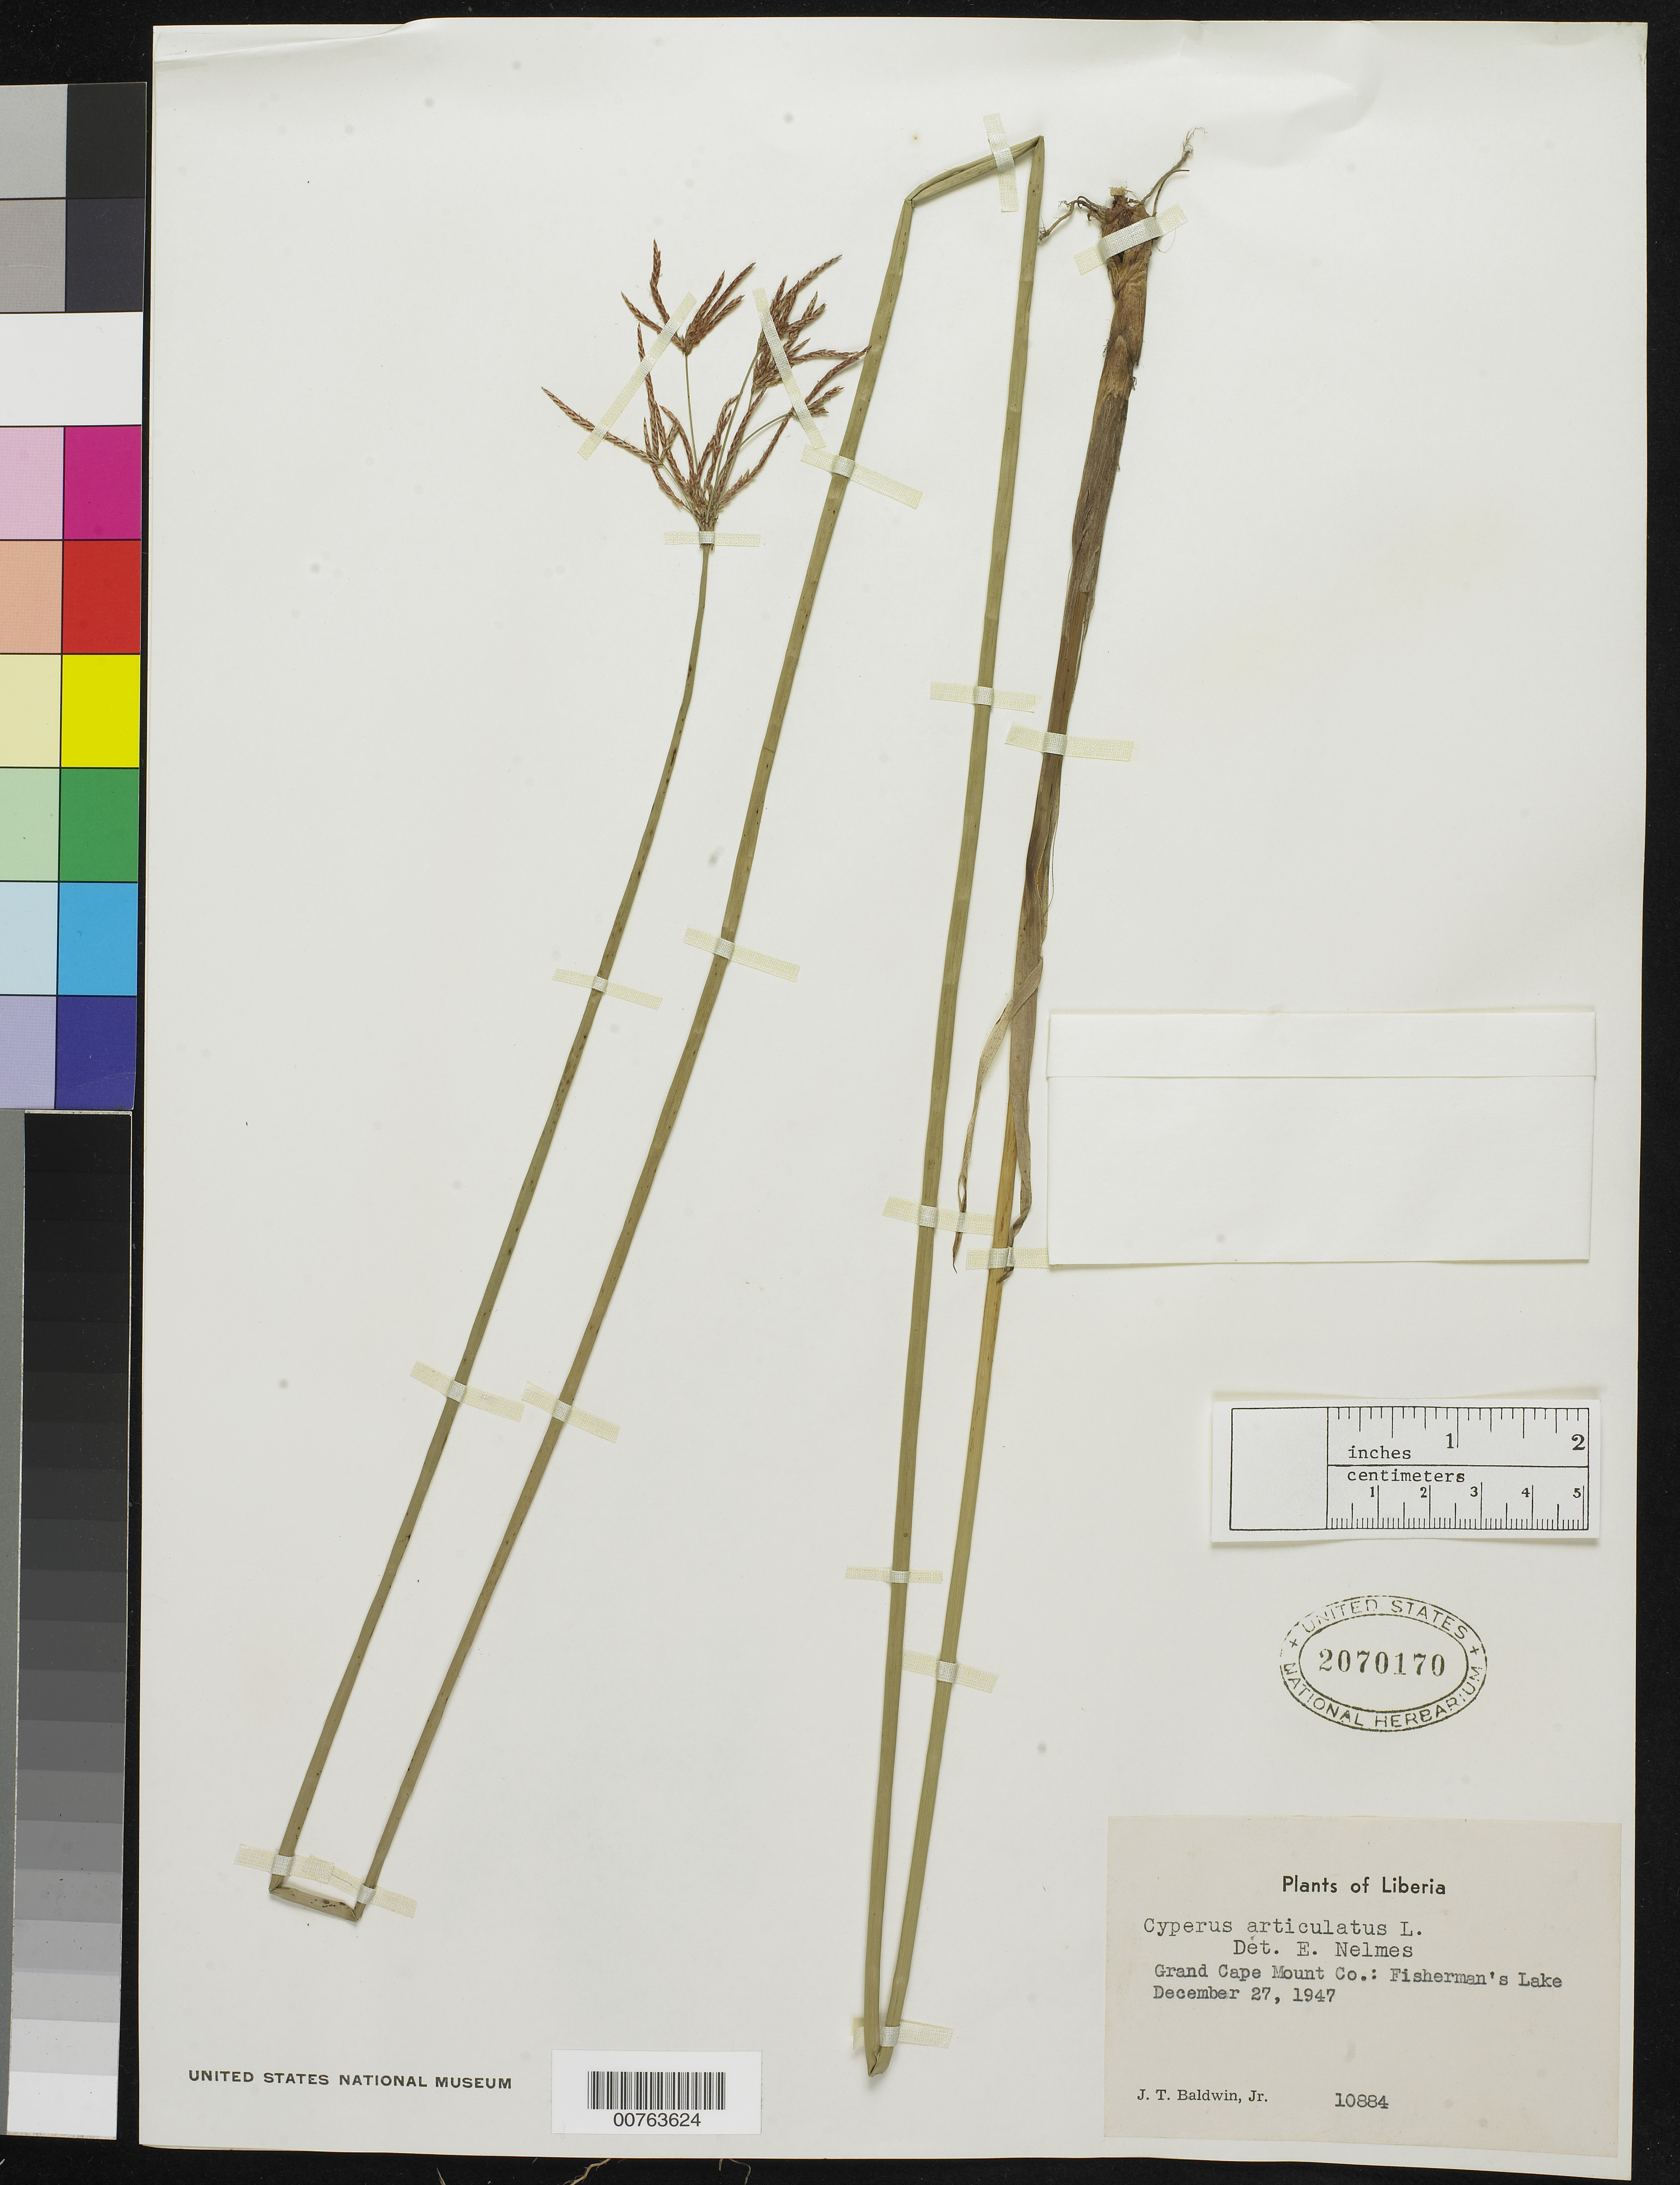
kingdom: Plantae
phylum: Tracheophyta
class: Liliopsida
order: Poales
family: Cyperaceae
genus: Cyperus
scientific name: Cyperus articulatus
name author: L.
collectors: J. T. Baldwin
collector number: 10884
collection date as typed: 27 Dec 1947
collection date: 1947-12-27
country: Liberia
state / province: Grand Cape Mount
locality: Fisherman's Lake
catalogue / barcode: US 2070170